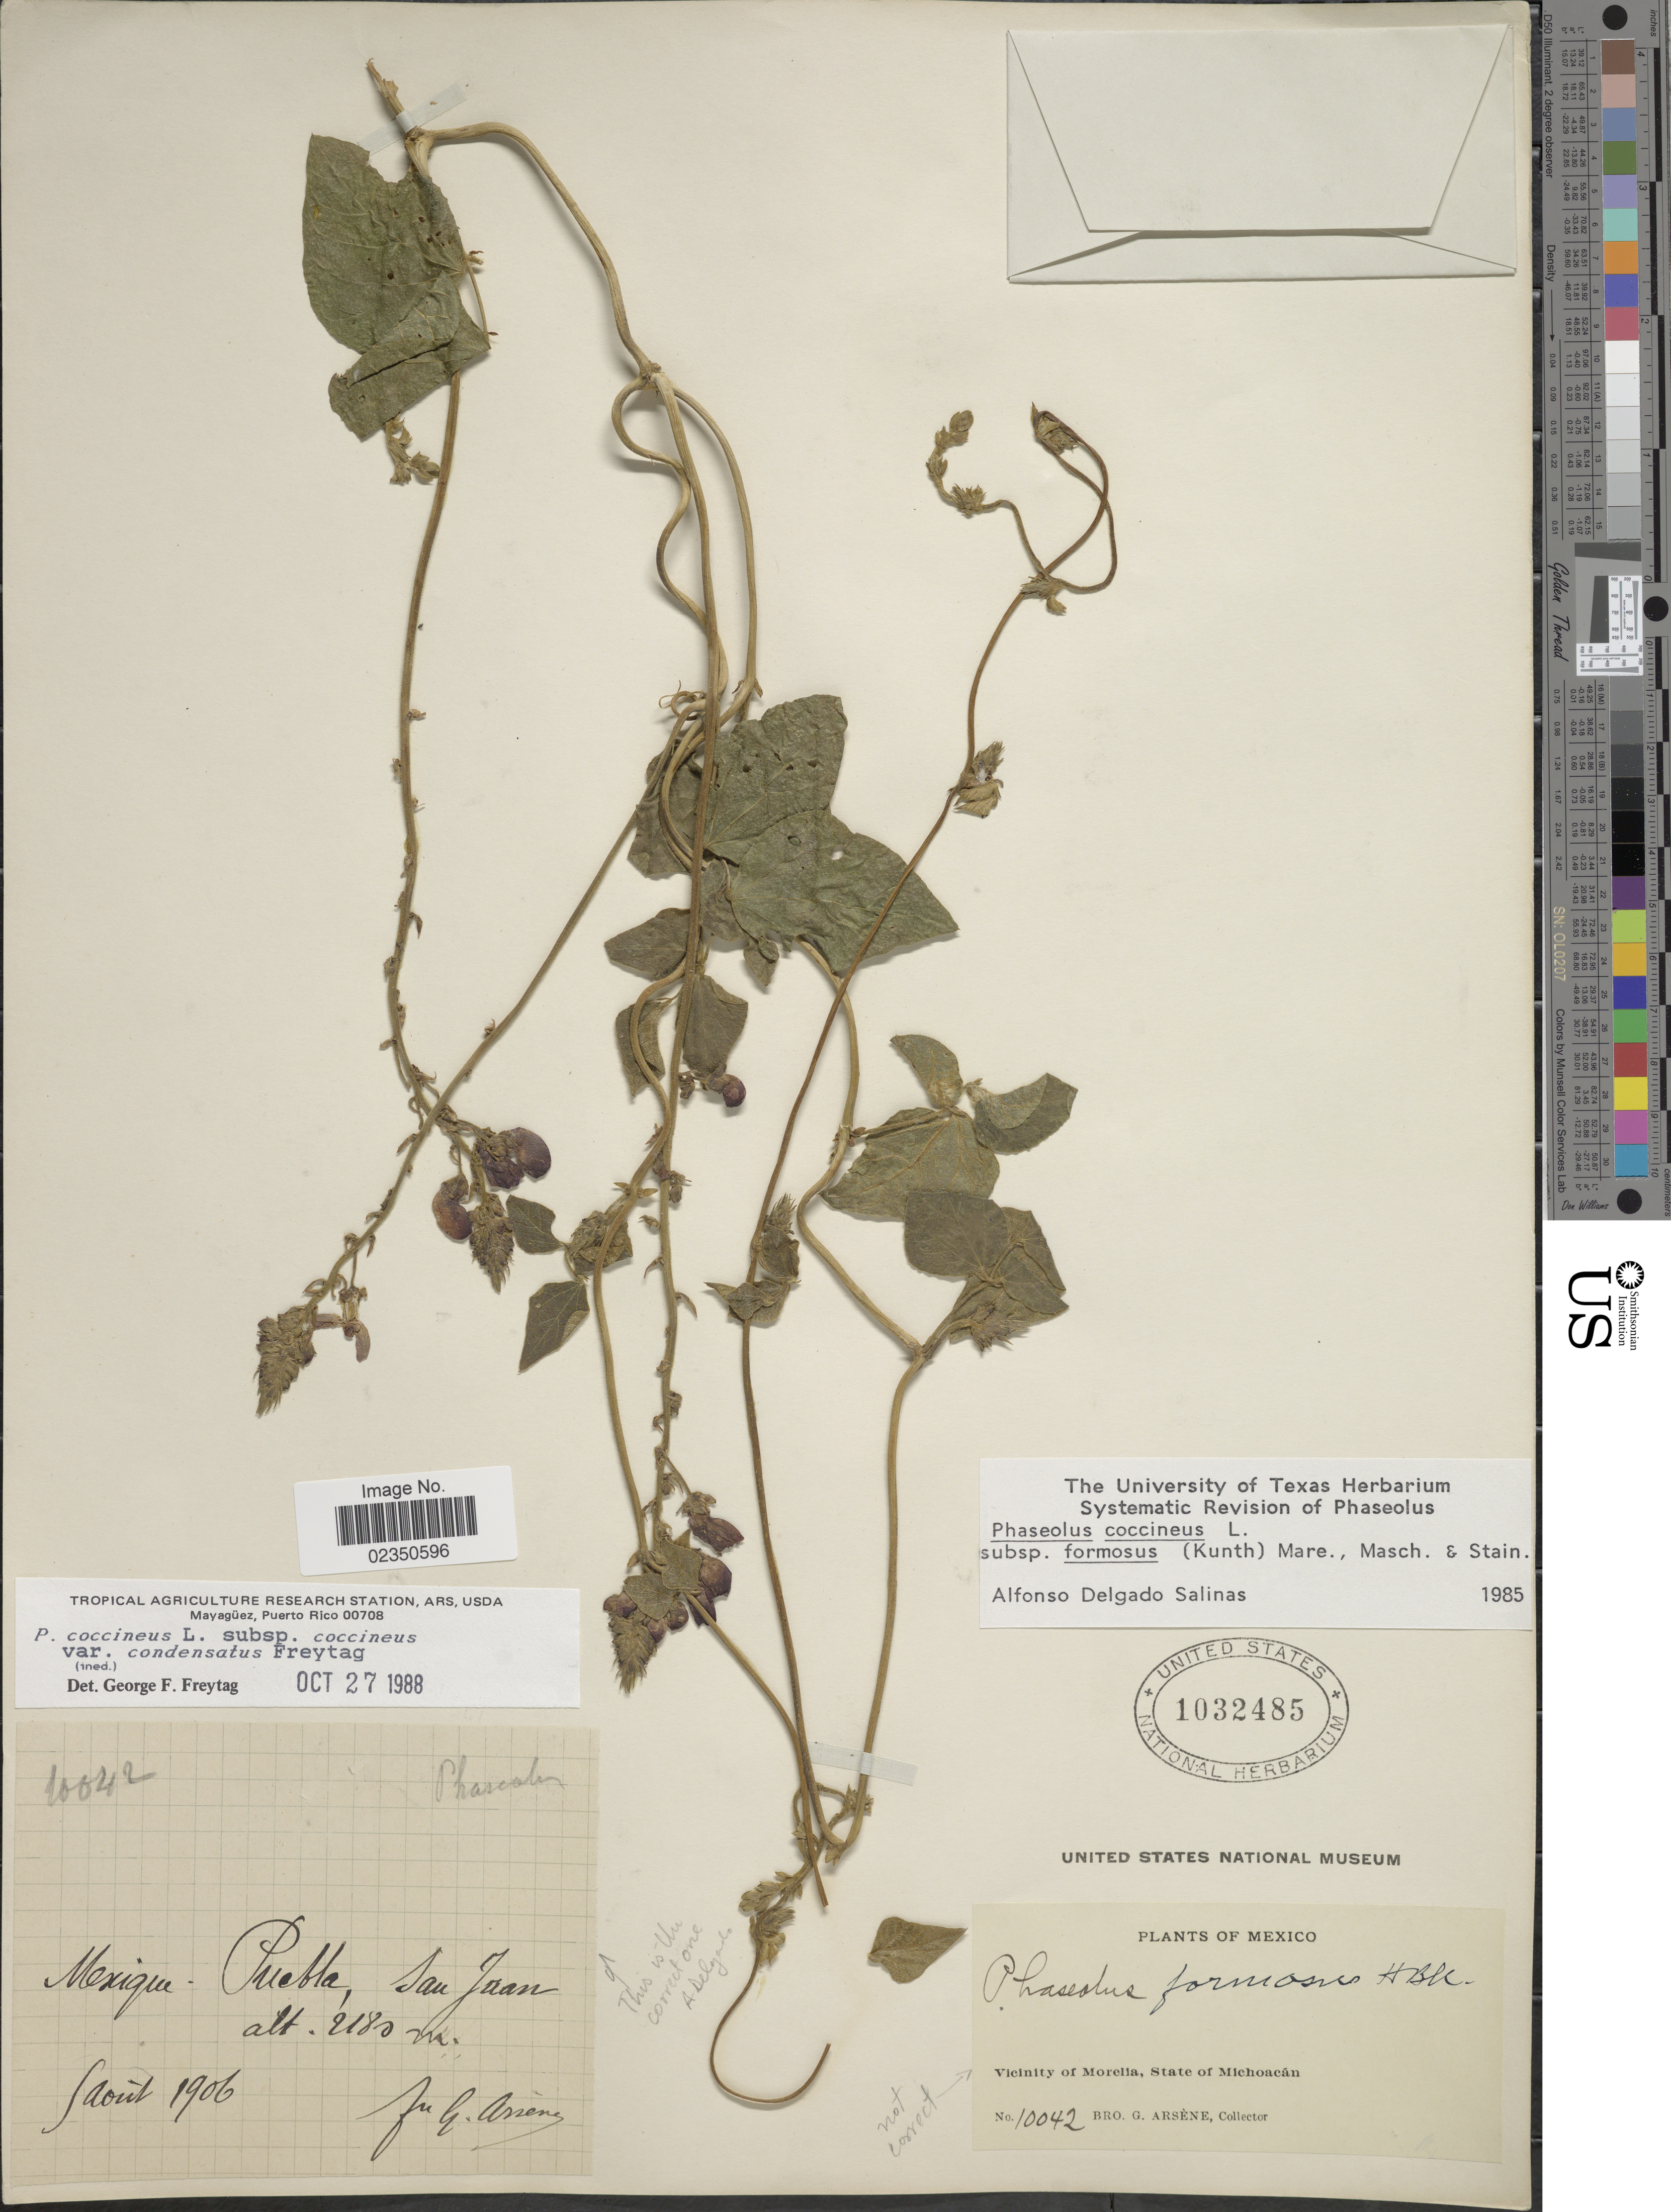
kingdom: Plantae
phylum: Tracheophyta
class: Magnoliopsida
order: Fabales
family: Fabaceae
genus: Phaseolus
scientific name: Phaseolus coccineus var. condensatus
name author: Freytag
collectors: Bro. G. Arsène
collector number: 10042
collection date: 1906-08-05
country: Mexico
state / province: Michoacán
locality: Vicinity of Morelia, San Juan.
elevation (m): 2180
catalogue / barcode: US 1032485